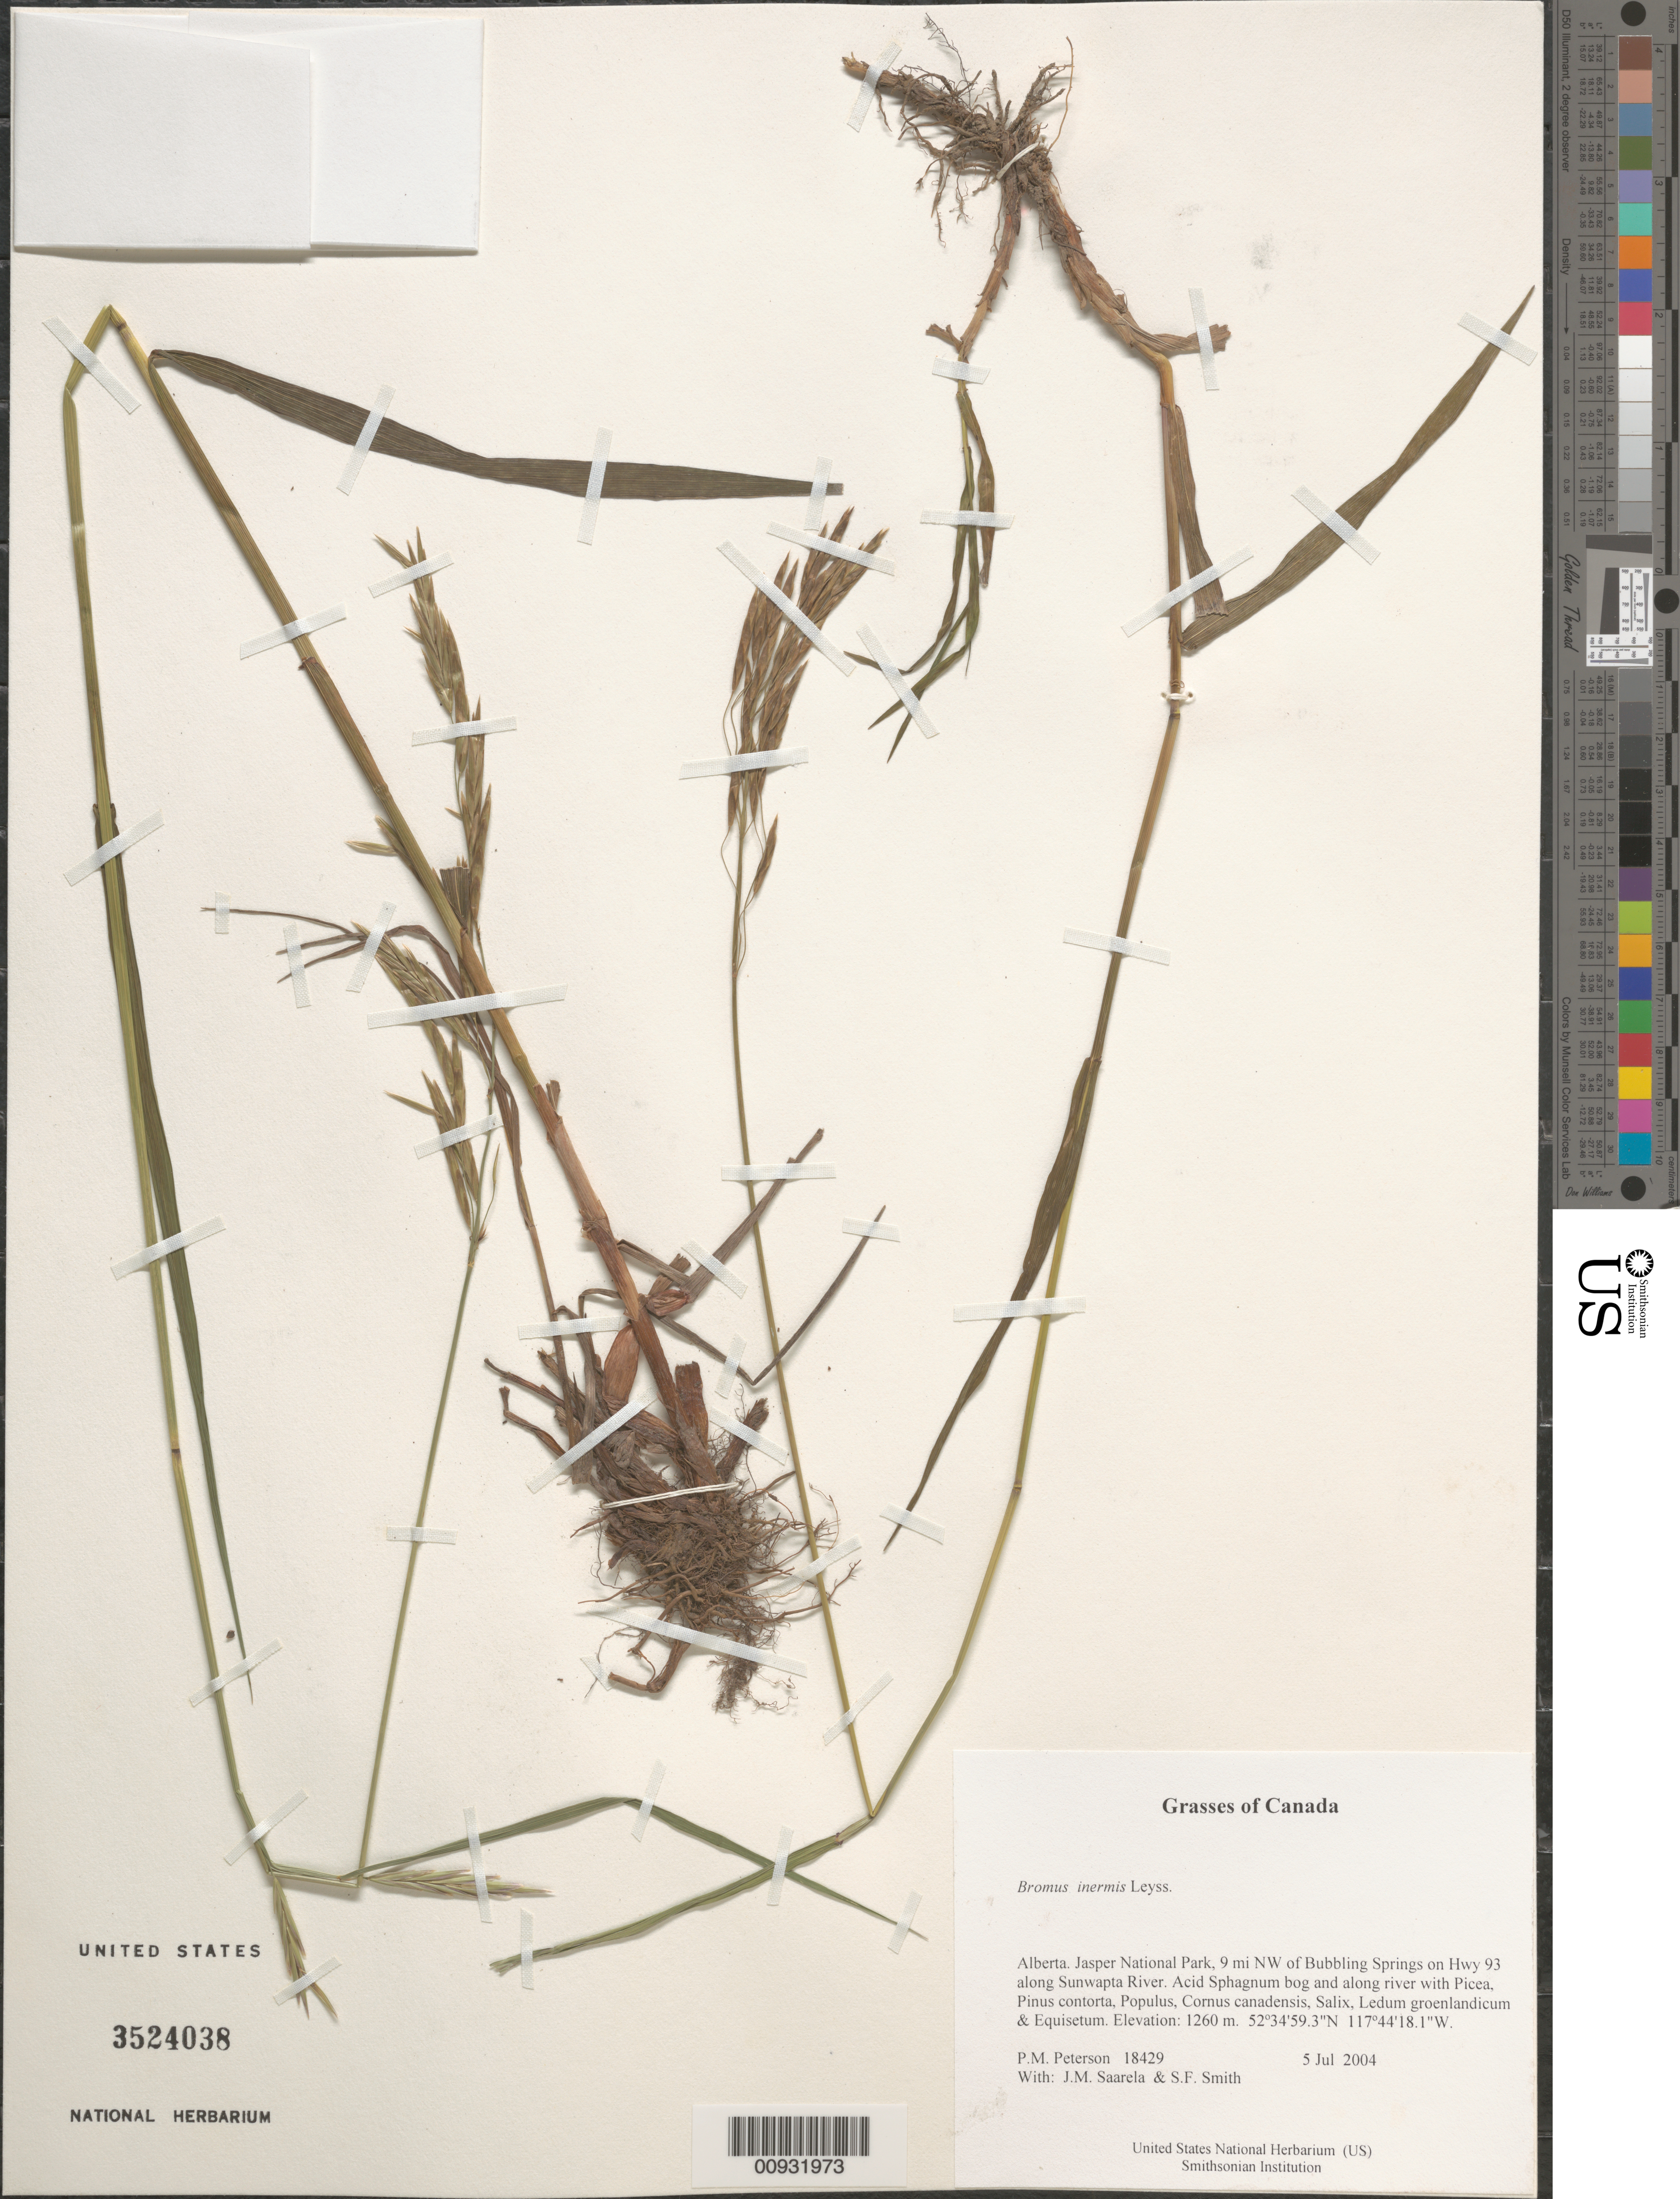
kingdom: Plantae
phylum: Tracheophyta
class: Liliopsida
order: Poales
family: Poaceae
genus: Bromus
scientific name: Bromus inermis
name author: Leyss.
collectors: P. M. Peterson, J. Saarela & S.F. Smith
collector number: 18429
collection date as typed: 05 Jul 2004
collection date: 2004-07-05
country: Canada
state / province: Alberta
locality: Jasper National Park, 9 mi NW of Bubbling Springs on Hwy 93 along Sunwapta River. Acid Sphagnum bog and along river with Picea, Pinus contorta, Populus, Cornus canadensis, Salix, Ledum groenlandicum & Equisetum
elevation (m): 1260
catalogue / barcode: US 3524038